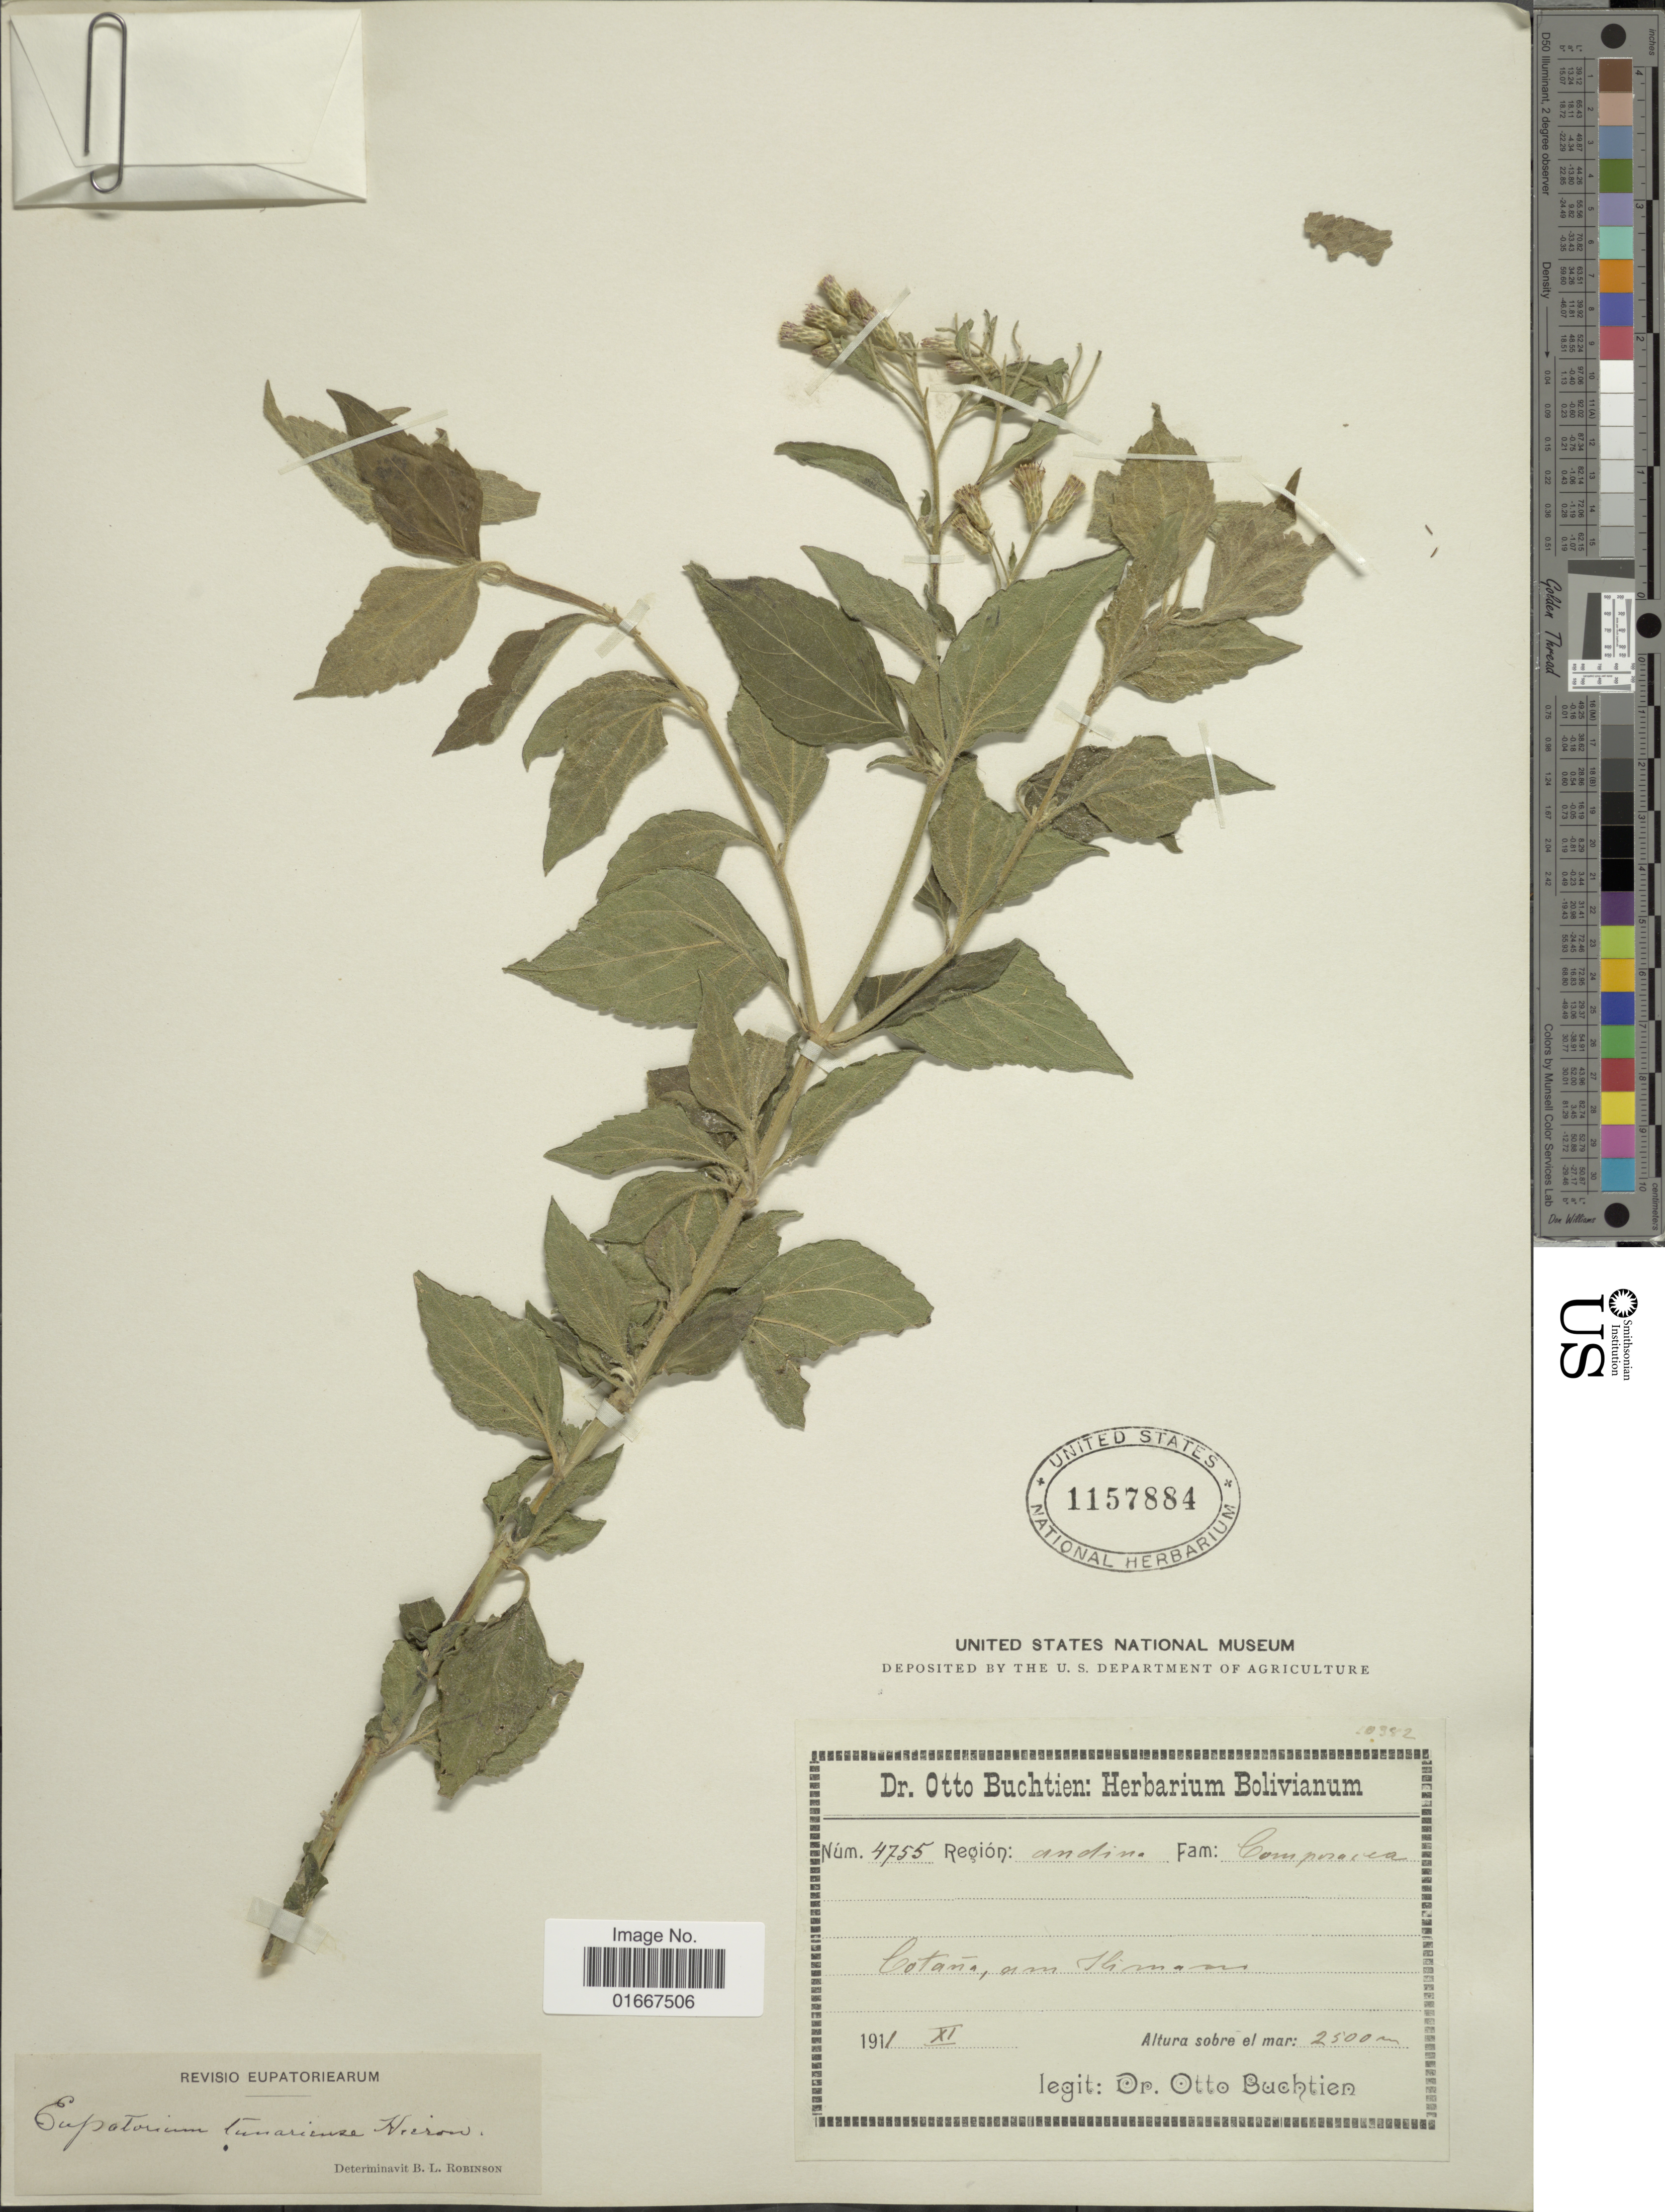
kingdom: Plantae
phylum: Tracheophyta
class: Magnoliopsida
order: Asterales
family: Asteraceae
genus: Chromolaena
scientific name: Chromolaena tunariensis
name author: (Hieron.) R.M. King & H. Rob.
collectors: O. Buchtien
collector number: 4755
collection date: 1911-11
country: Bolivia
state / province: La Paz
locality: Cotana, a in Himane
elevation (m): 2500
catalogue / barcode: US 1157884